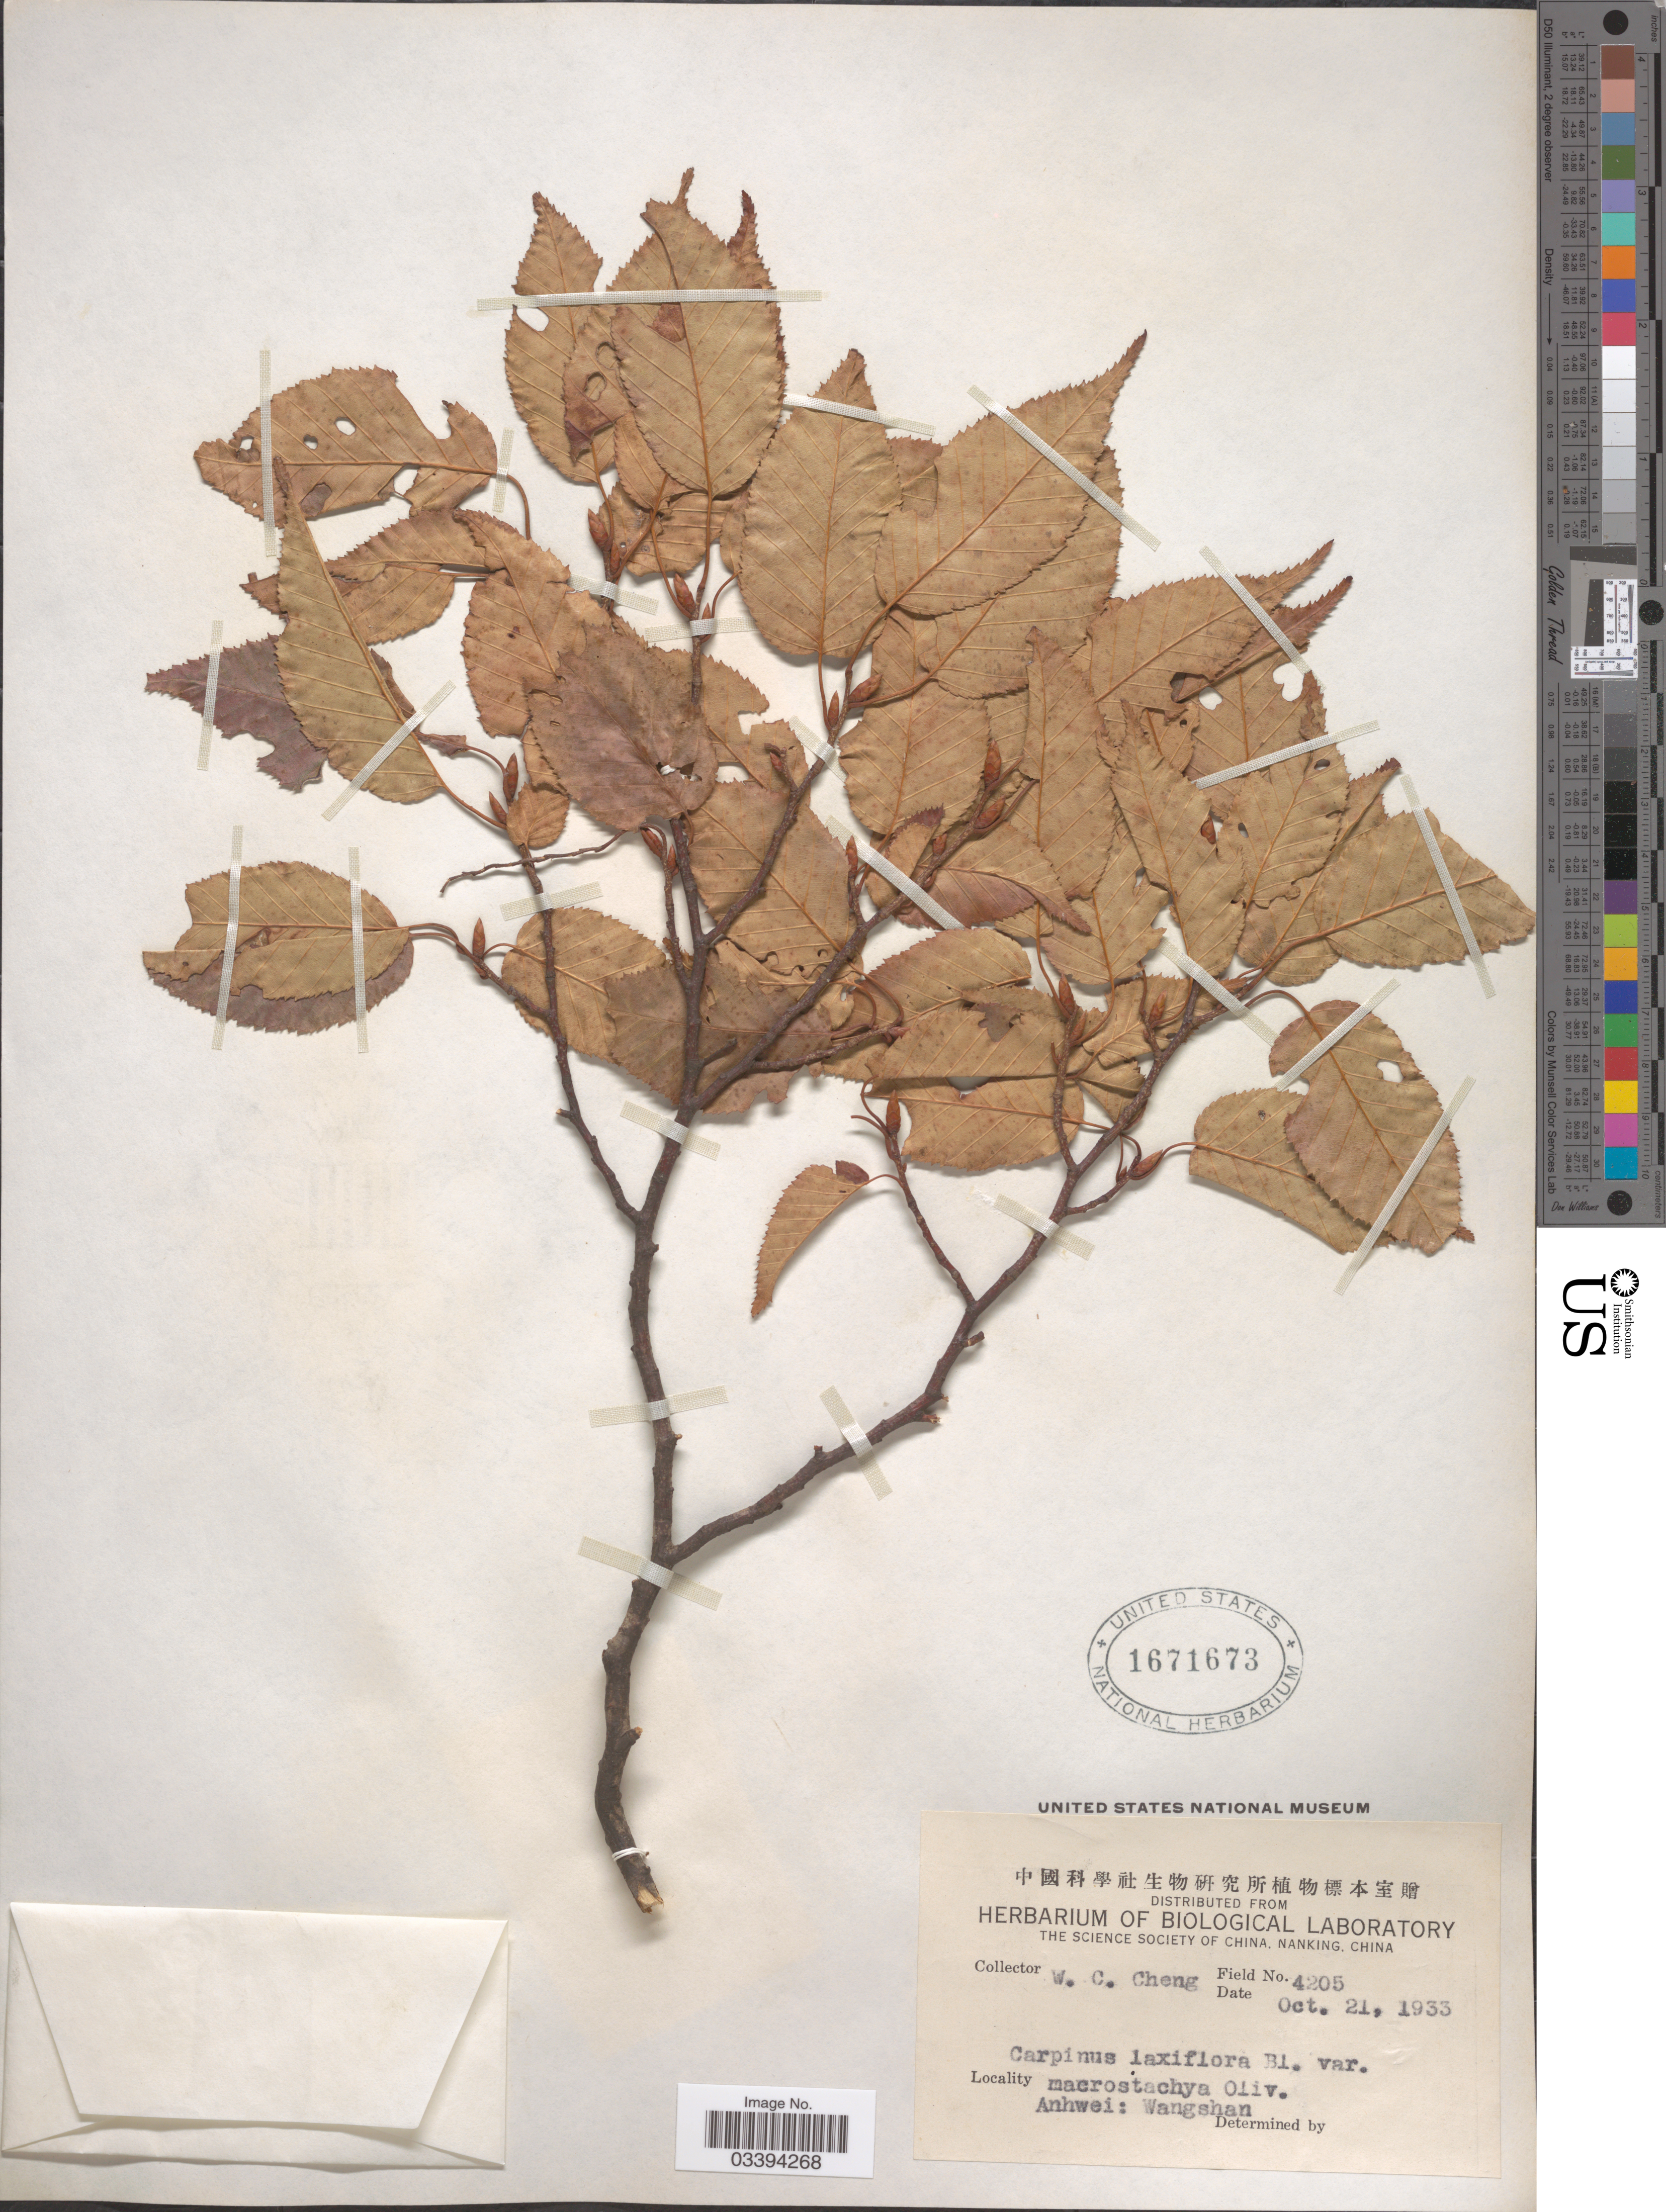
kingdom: Plantae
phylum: Tracheophyta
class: Magnoliopsida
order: Fagales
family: Betulaceae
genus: Carpinus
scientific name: Carpinus laxiflora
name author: (Siebold & Zucc.) Blume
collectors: W. C. Cheng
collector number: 4205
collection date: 1933-10-21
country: China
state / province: Anhui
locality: Anhwei: Wangshan.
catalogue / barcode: US 1671673